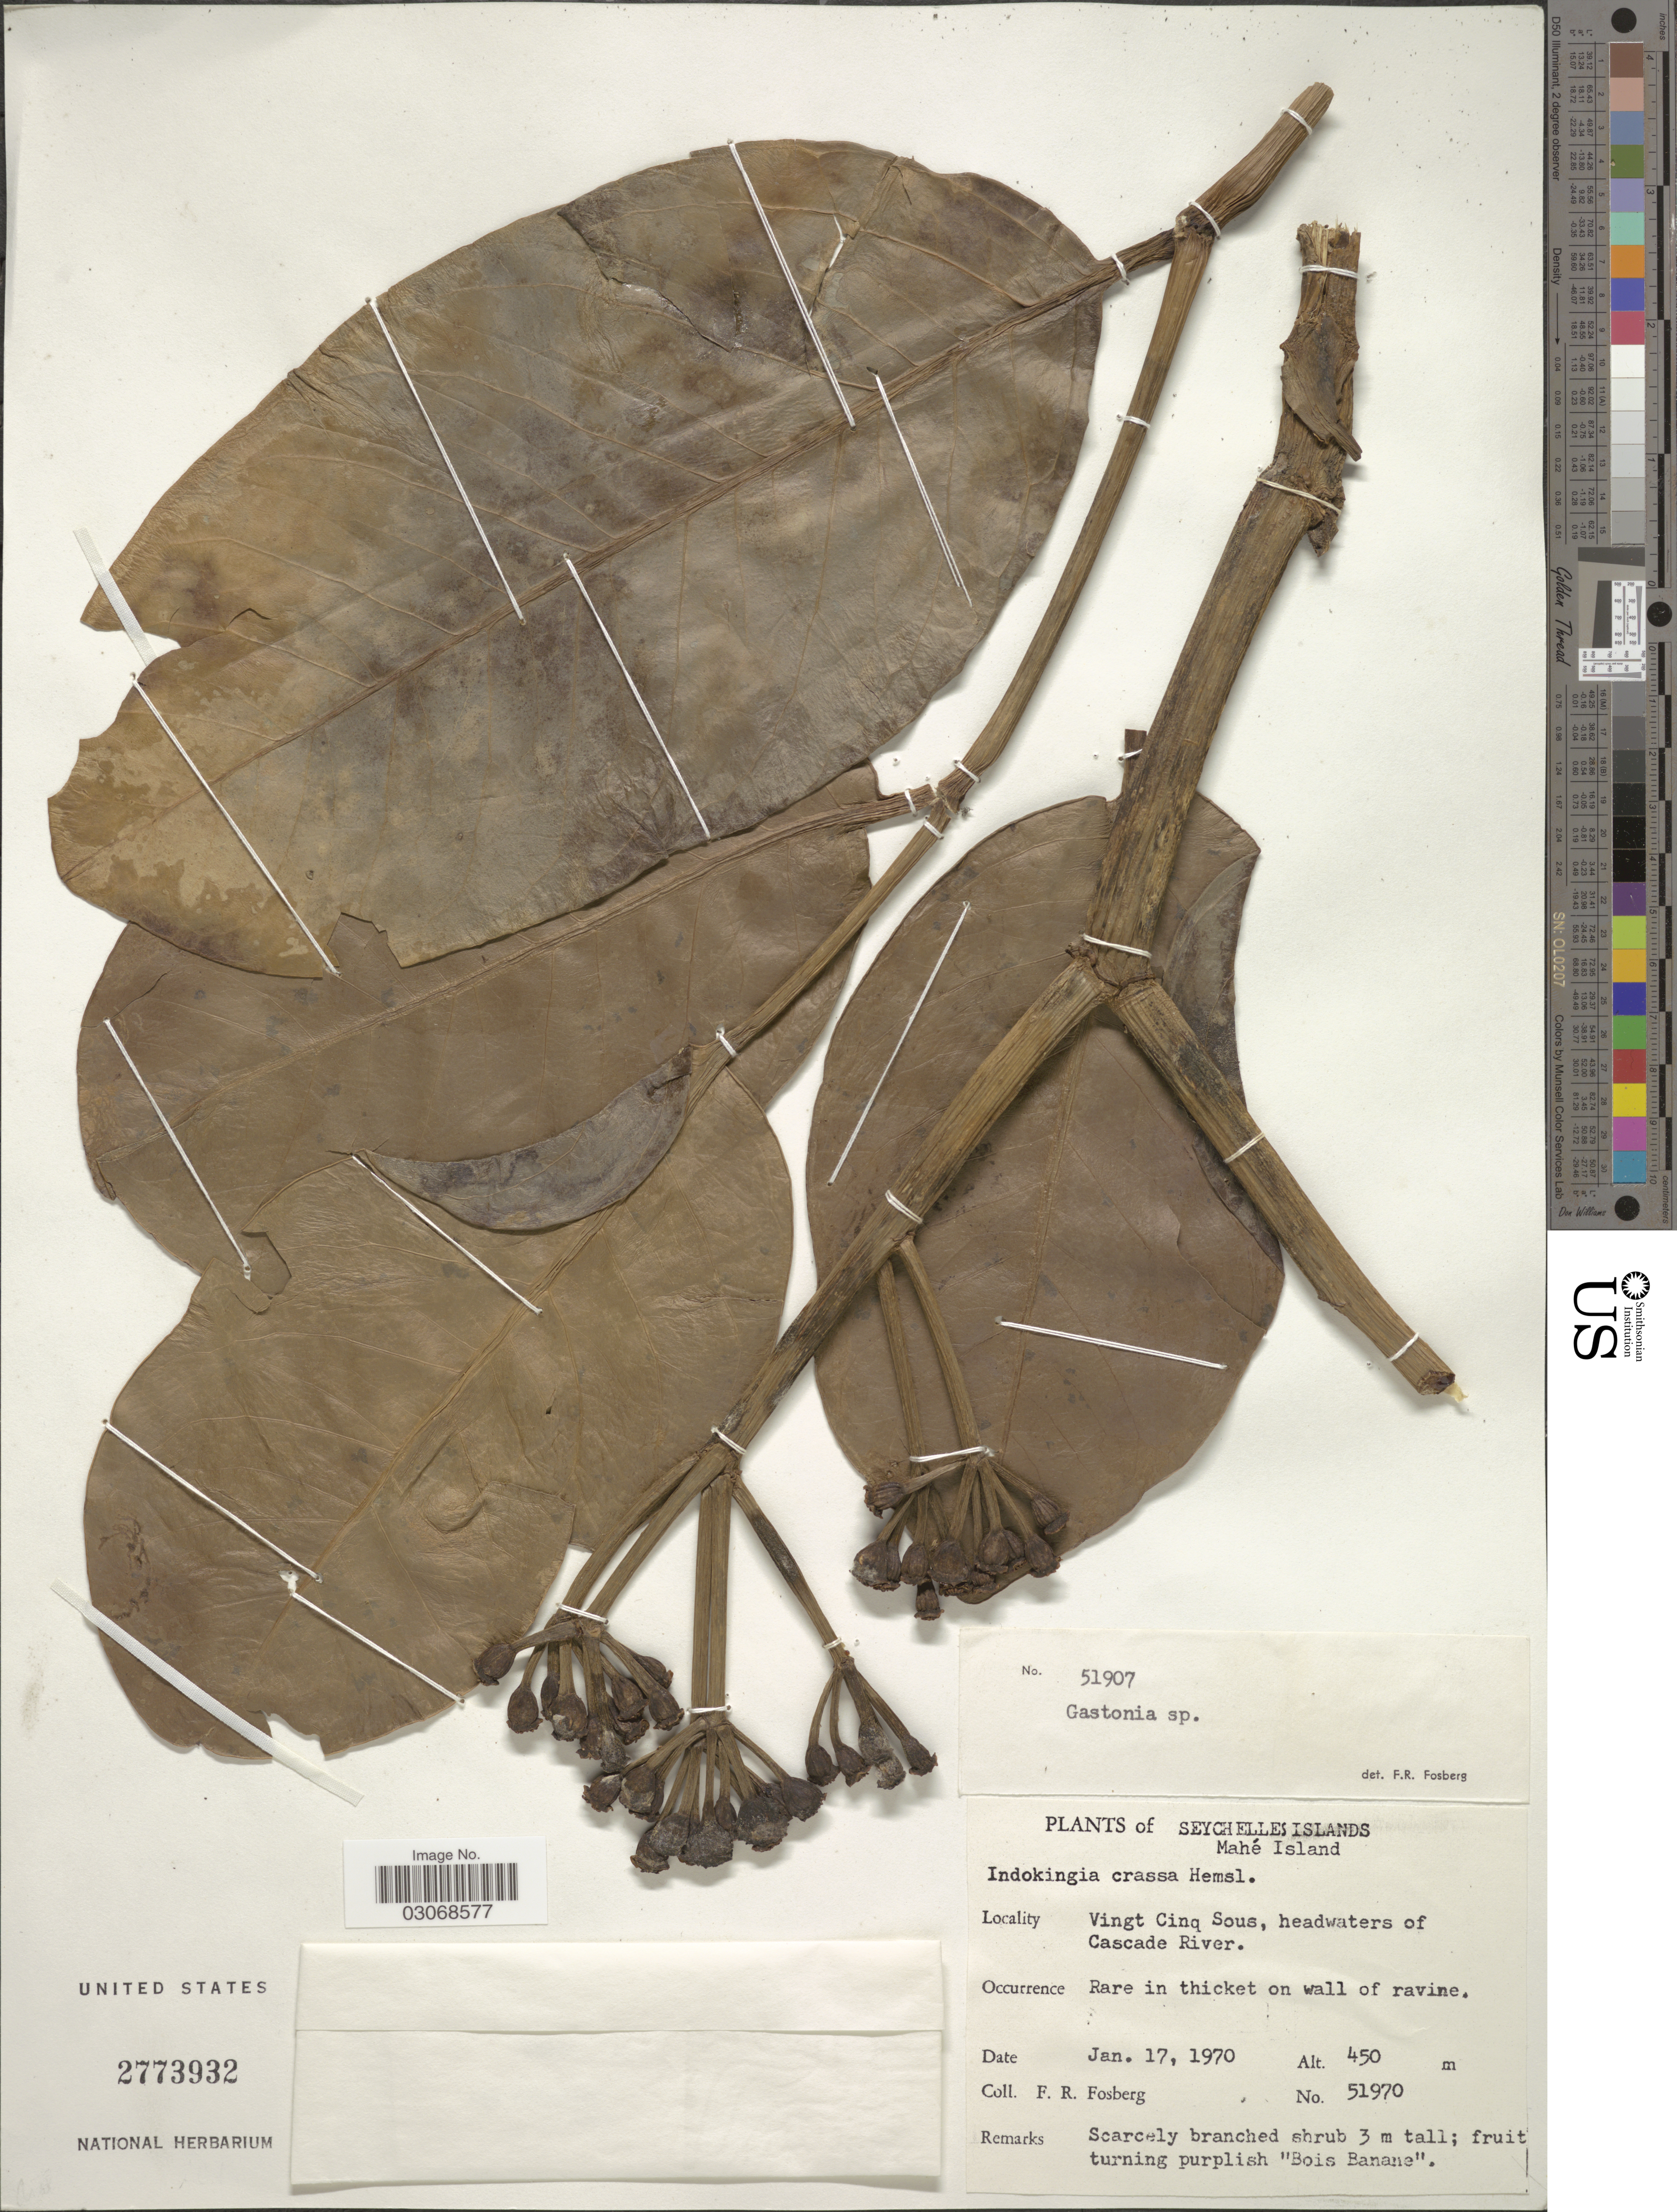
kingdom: Plantae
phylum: Tracheophyta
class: Magnoliopsida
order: Apiales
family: Araliaceae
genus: Gastonia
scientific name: Gastonia sp.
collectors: F. R. Fosberg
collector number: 51970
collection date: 1970-01-17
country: Seychelles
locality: Seychelles Islands, Mahé Island, Vingt Cinq Sous, headwaters of Cascade River.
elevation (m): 450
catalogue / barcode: US 2773932